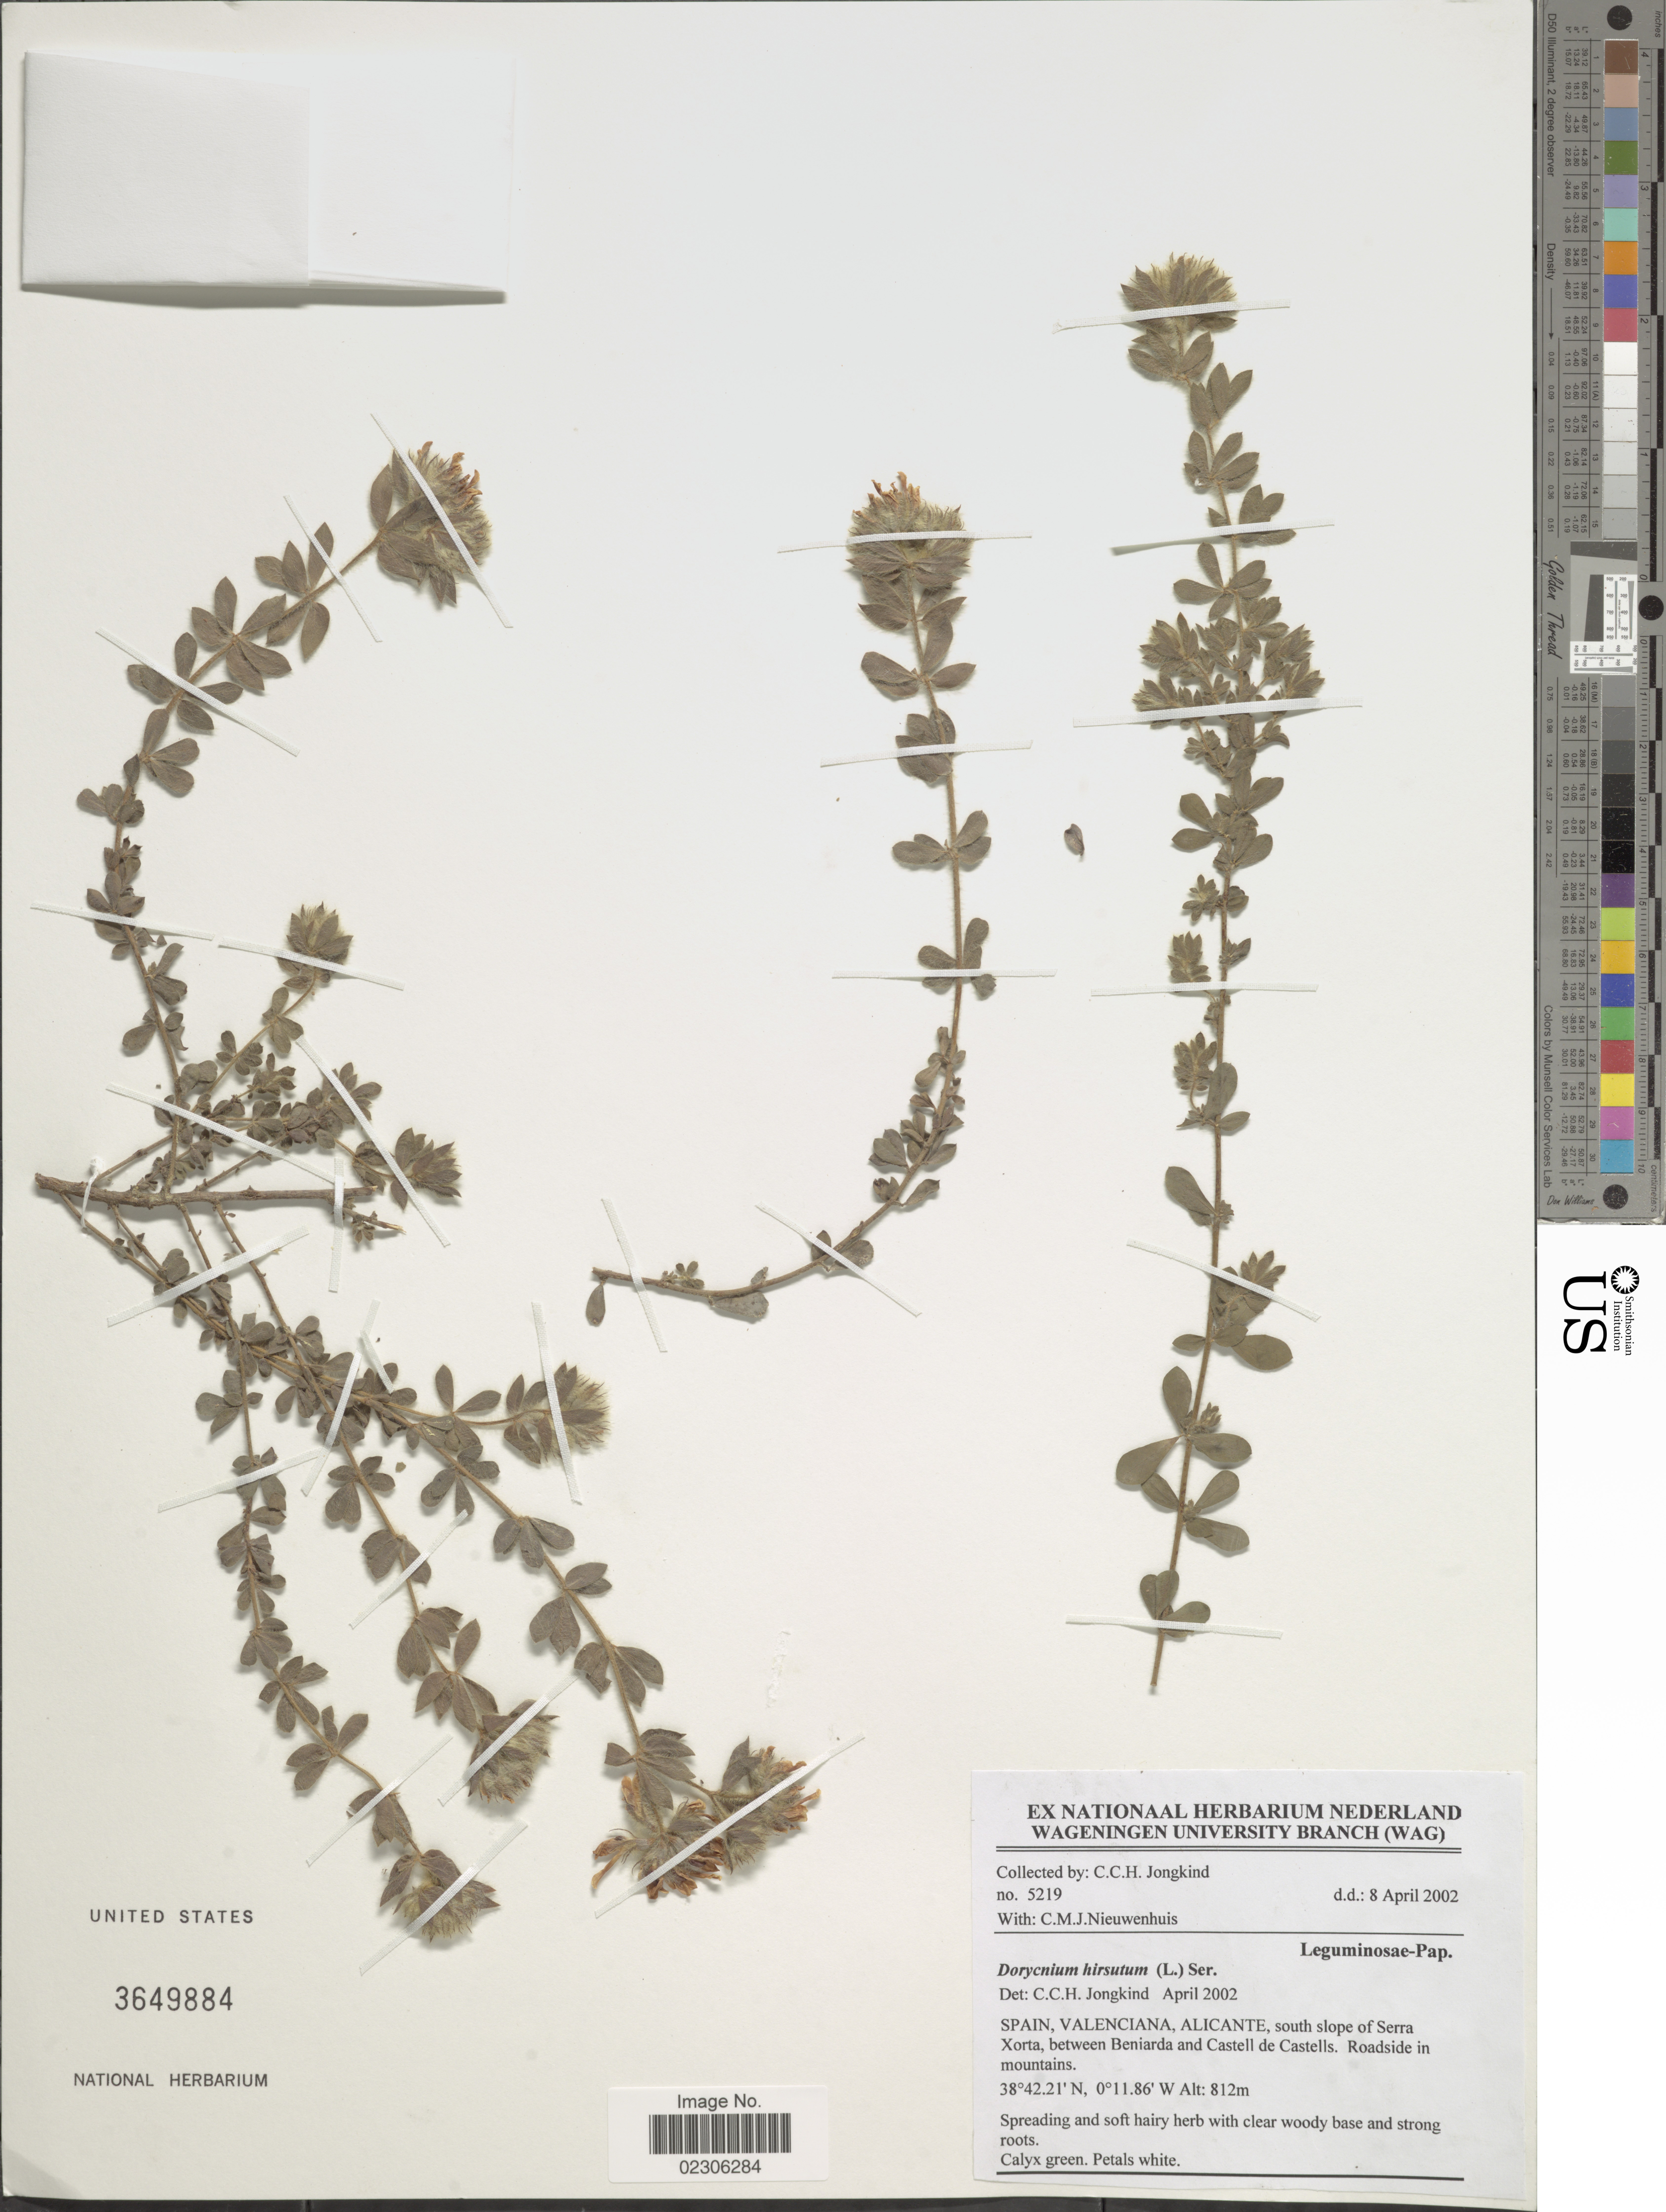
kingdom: Plantae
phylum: Tracheophyta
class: Magnoliopsida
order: Fabales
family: Fabaceae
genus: Dorycnium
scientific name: Dorycnium hirsutum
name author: (L.) Ser.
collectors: C. C. Jongkind & C. Nieuwenhuis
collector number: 5219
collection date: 2002-04-08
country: Spain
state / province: Valenciana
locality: Spain, Valenciana, Alicante, south slope of Serra Xorta, between Beniarda and Castell de Castells, Roadside in mountains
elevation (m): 812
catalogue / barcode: US 3649884